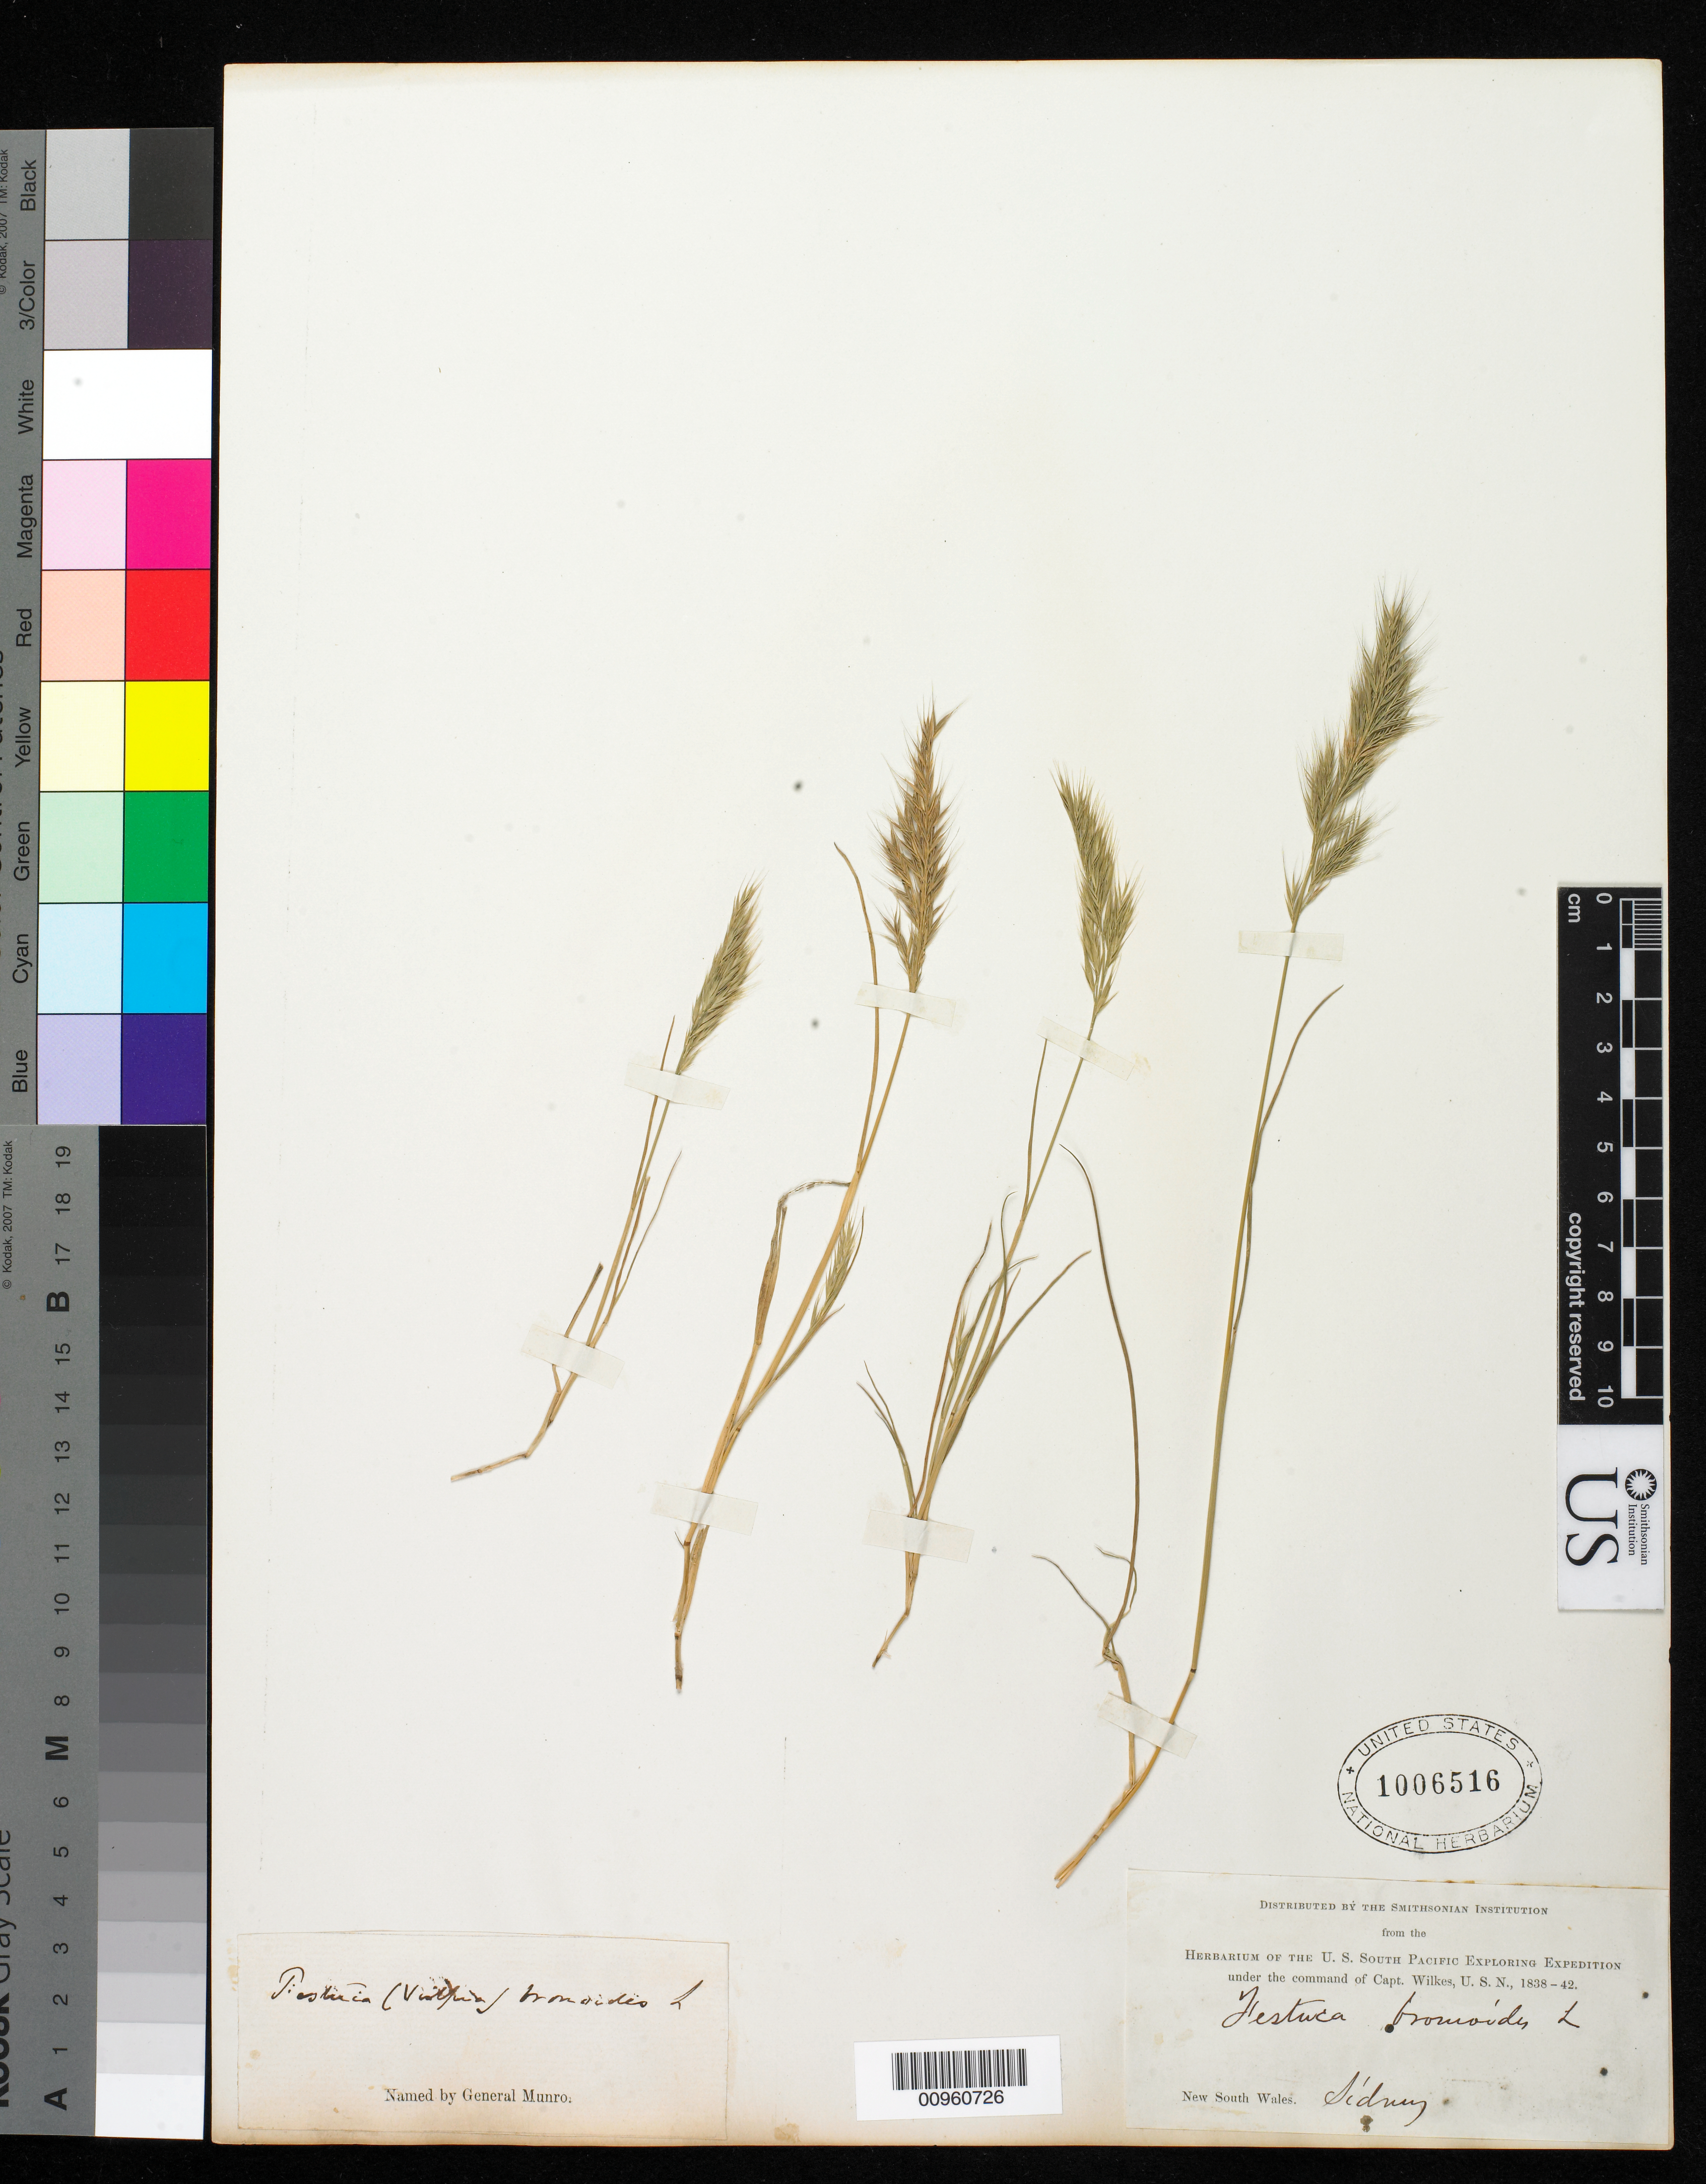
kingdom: Plantae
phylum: Tracheophyta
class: Liliopsida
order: Poales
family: Poaceae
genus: Festuca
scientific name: Festuca dertonensis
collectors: Wilkes Explor. Exped.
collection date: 1838/1842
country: Australia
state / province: New South Wales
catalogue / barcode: US 1006516